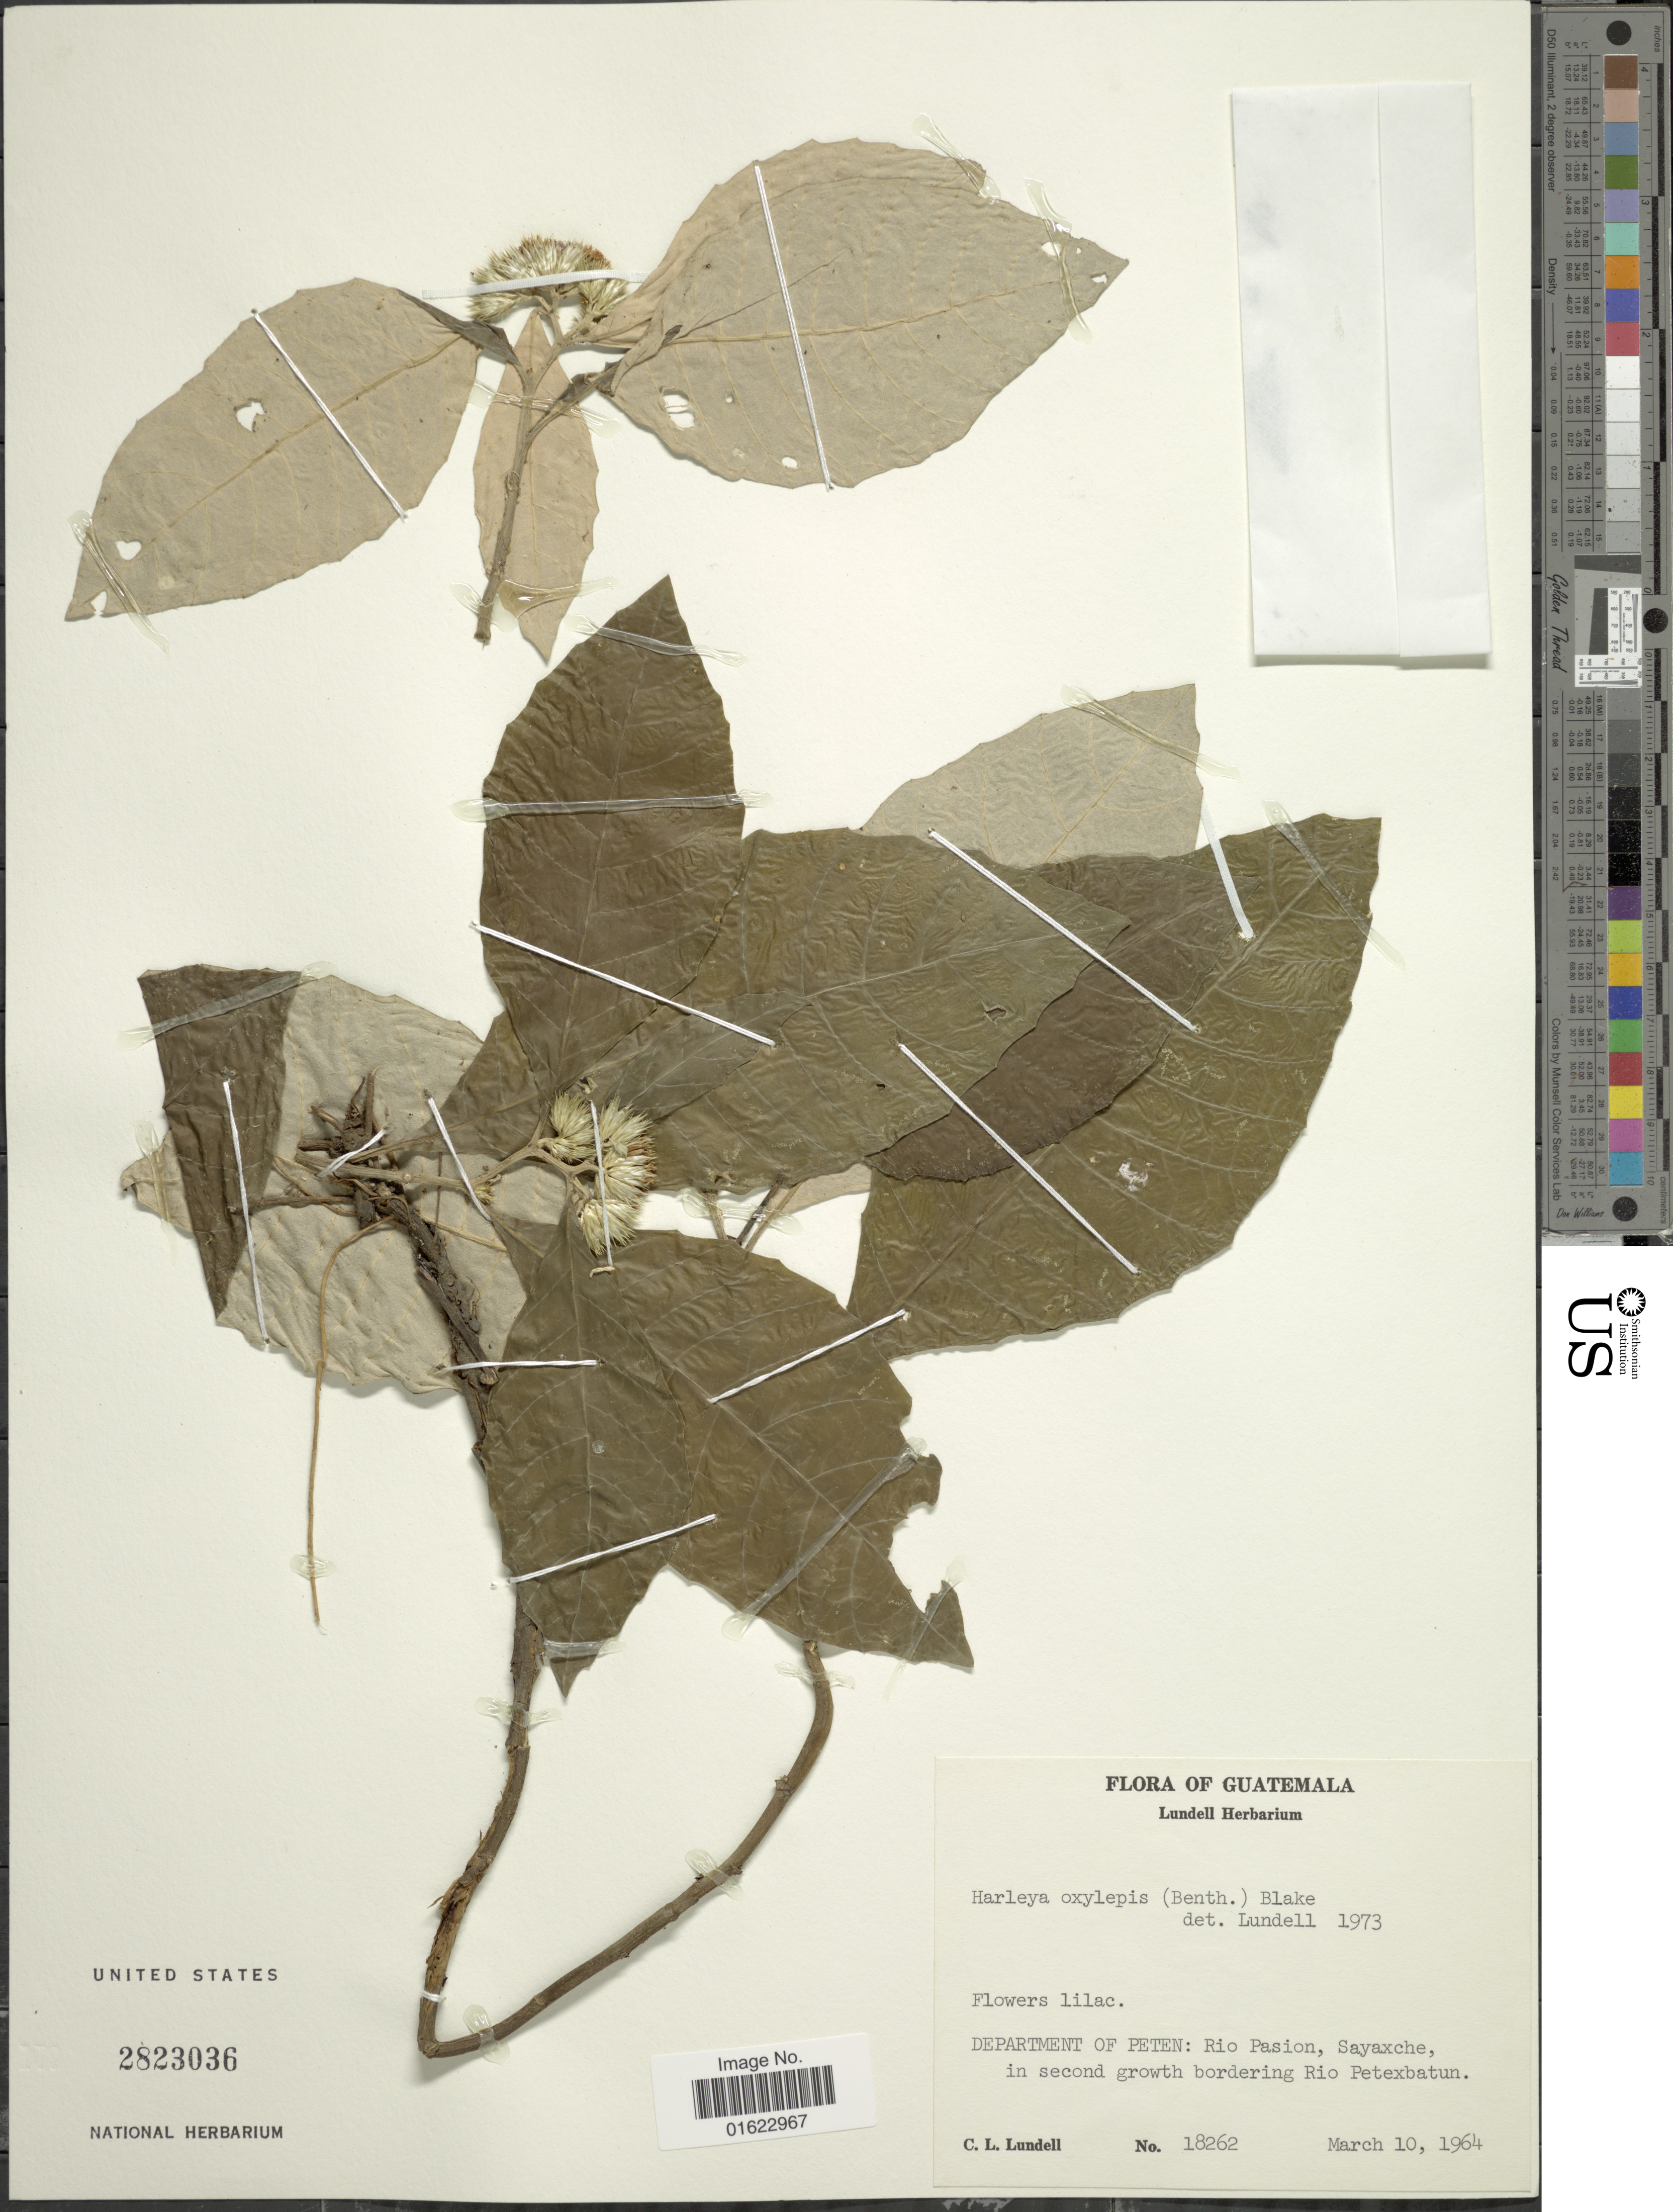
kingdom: Plantae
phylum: Tracheophyta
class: Magnoliopsida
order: Asterales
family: Asteraceae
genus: Harleya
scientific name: Harleya oxylepis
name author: (Benth.) S.F. Blake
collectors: C. L. Lundell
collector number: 18262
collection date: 1964-03-10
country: Guatemala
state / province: El Petén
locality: Guatemala.Department of Peten: Rio Pasion: Rio Pasion, Sayaxche, in second growth bordering Rio Petexbatun.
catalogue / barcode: US 2823036